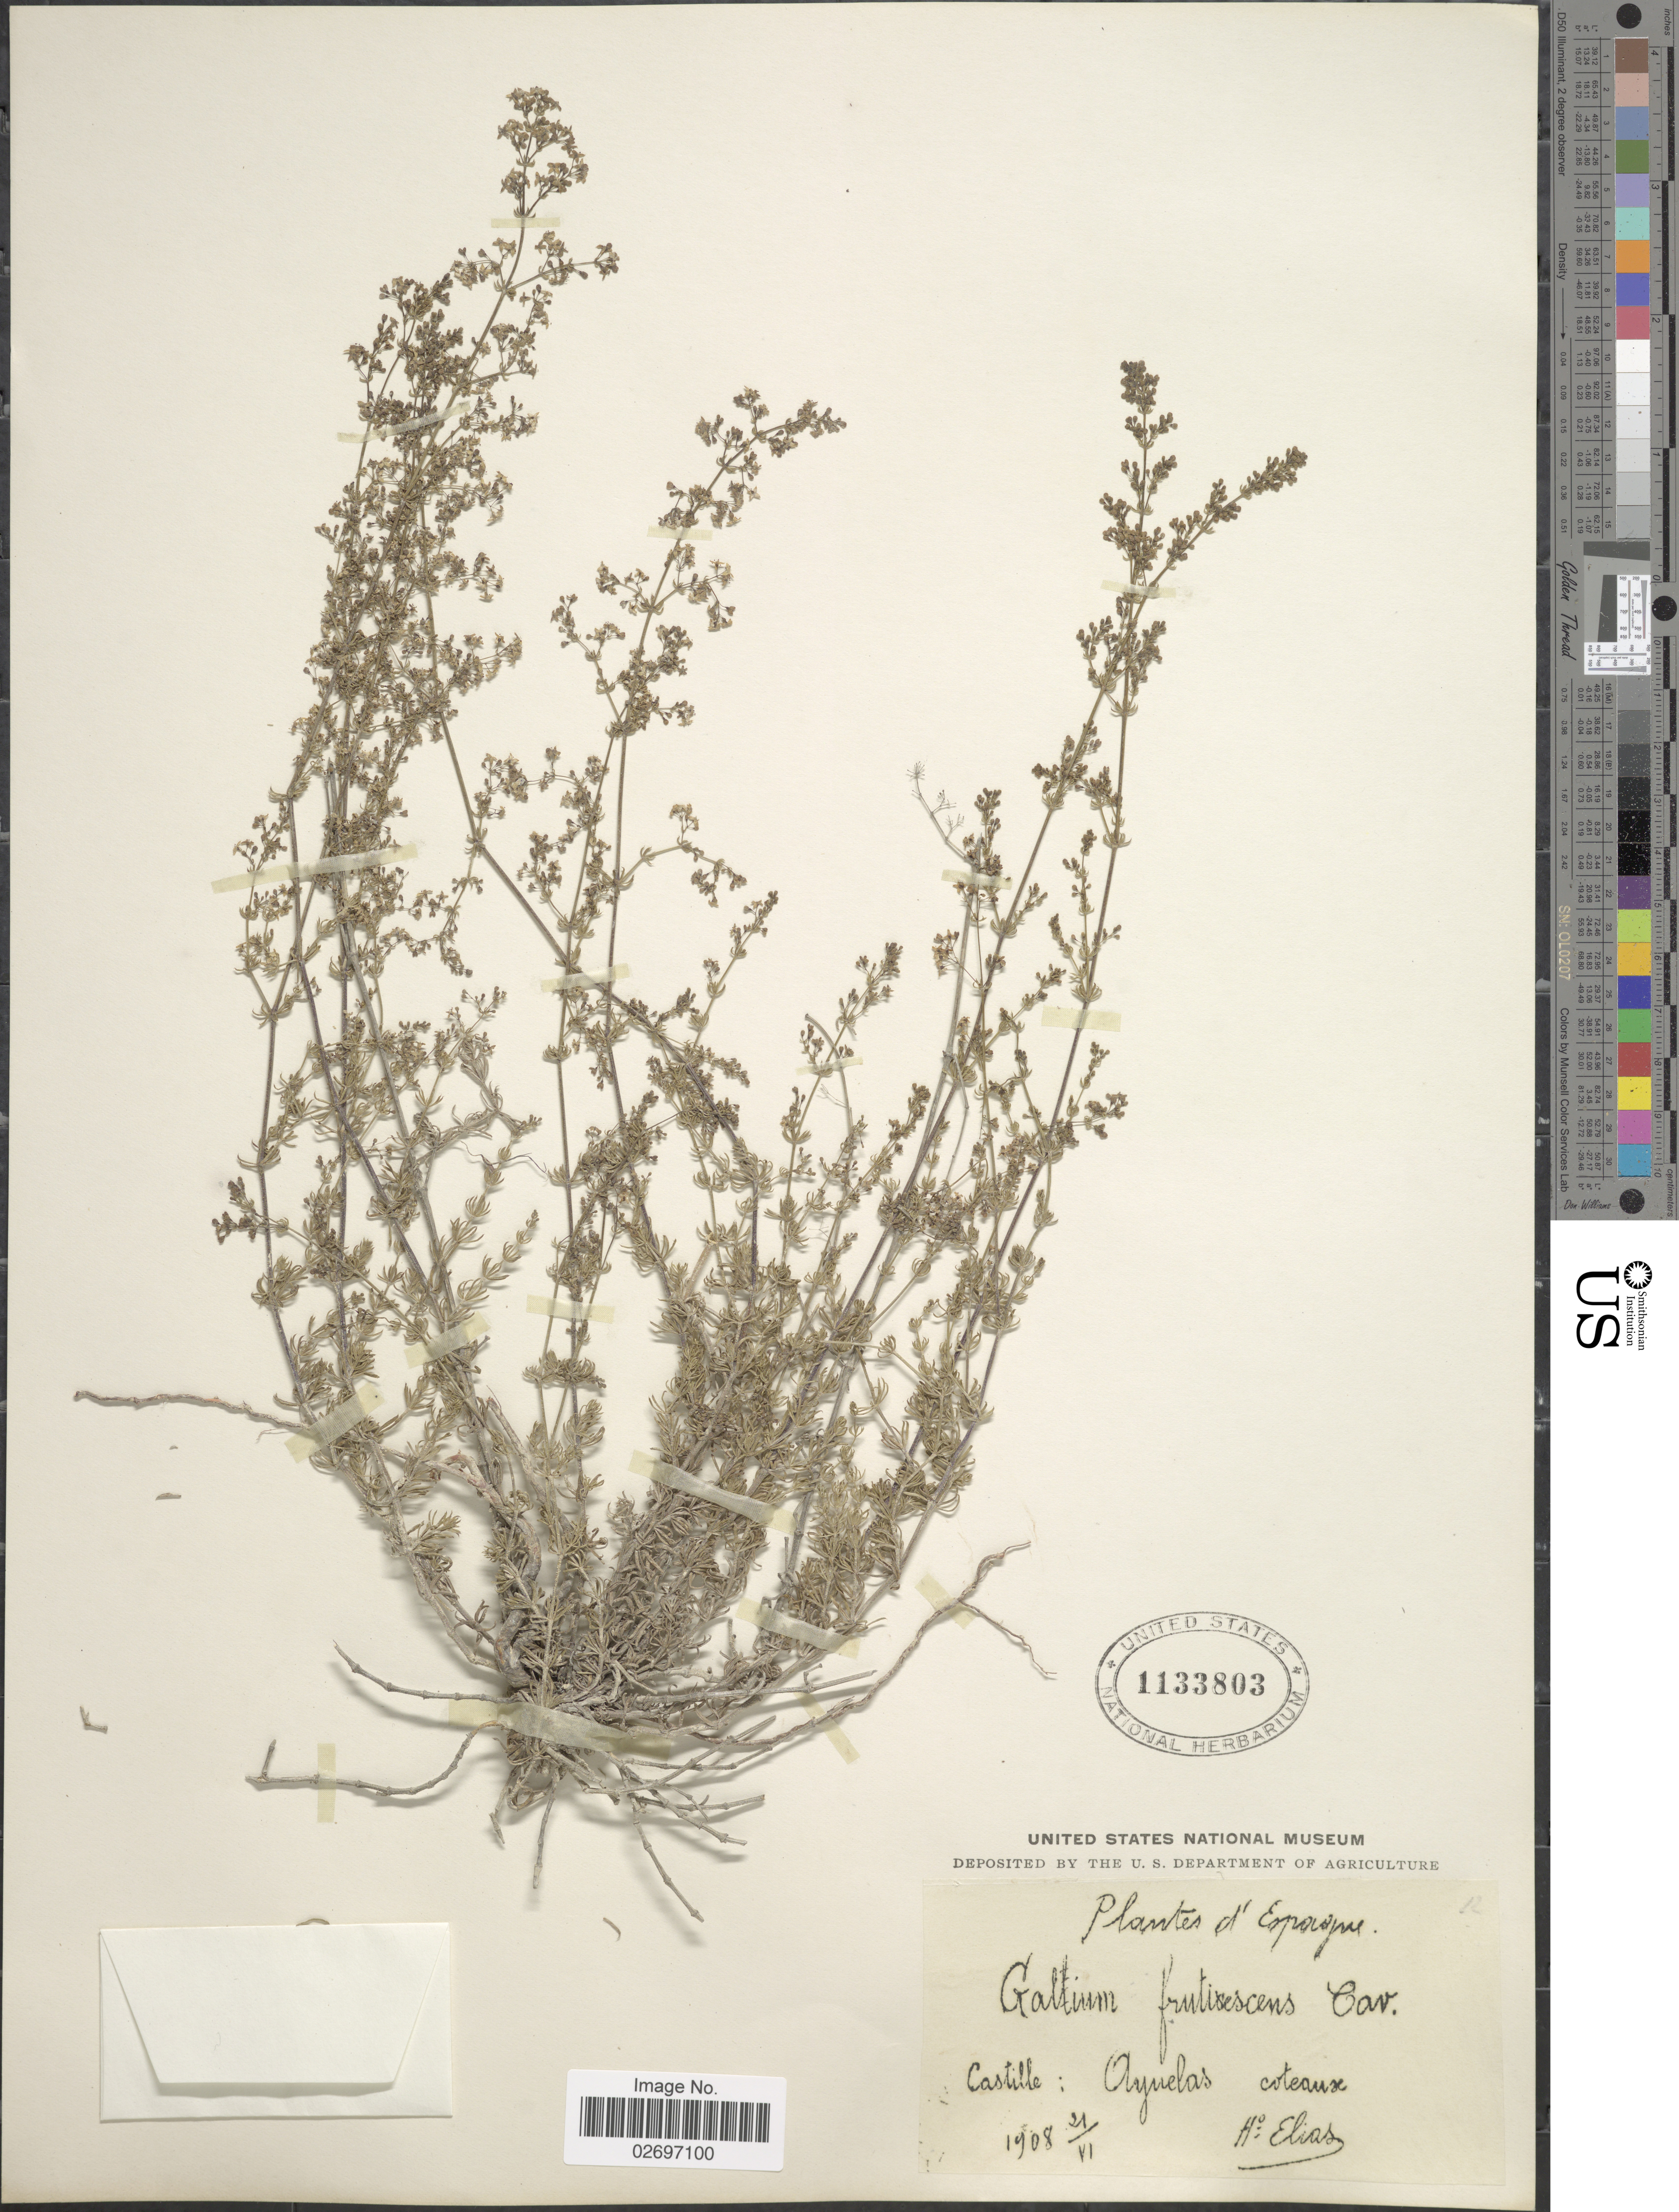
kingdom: Plantae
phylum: Tracheophyta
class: Magnoliopsida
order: Gentianales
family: Rubiaceae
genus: Galium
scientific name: Galium fruticescens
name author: Cav.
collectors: Bro. Elias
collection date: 1908-06-21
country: Spain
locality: Castille: Ayelas coteaux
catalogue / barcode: US 1133803